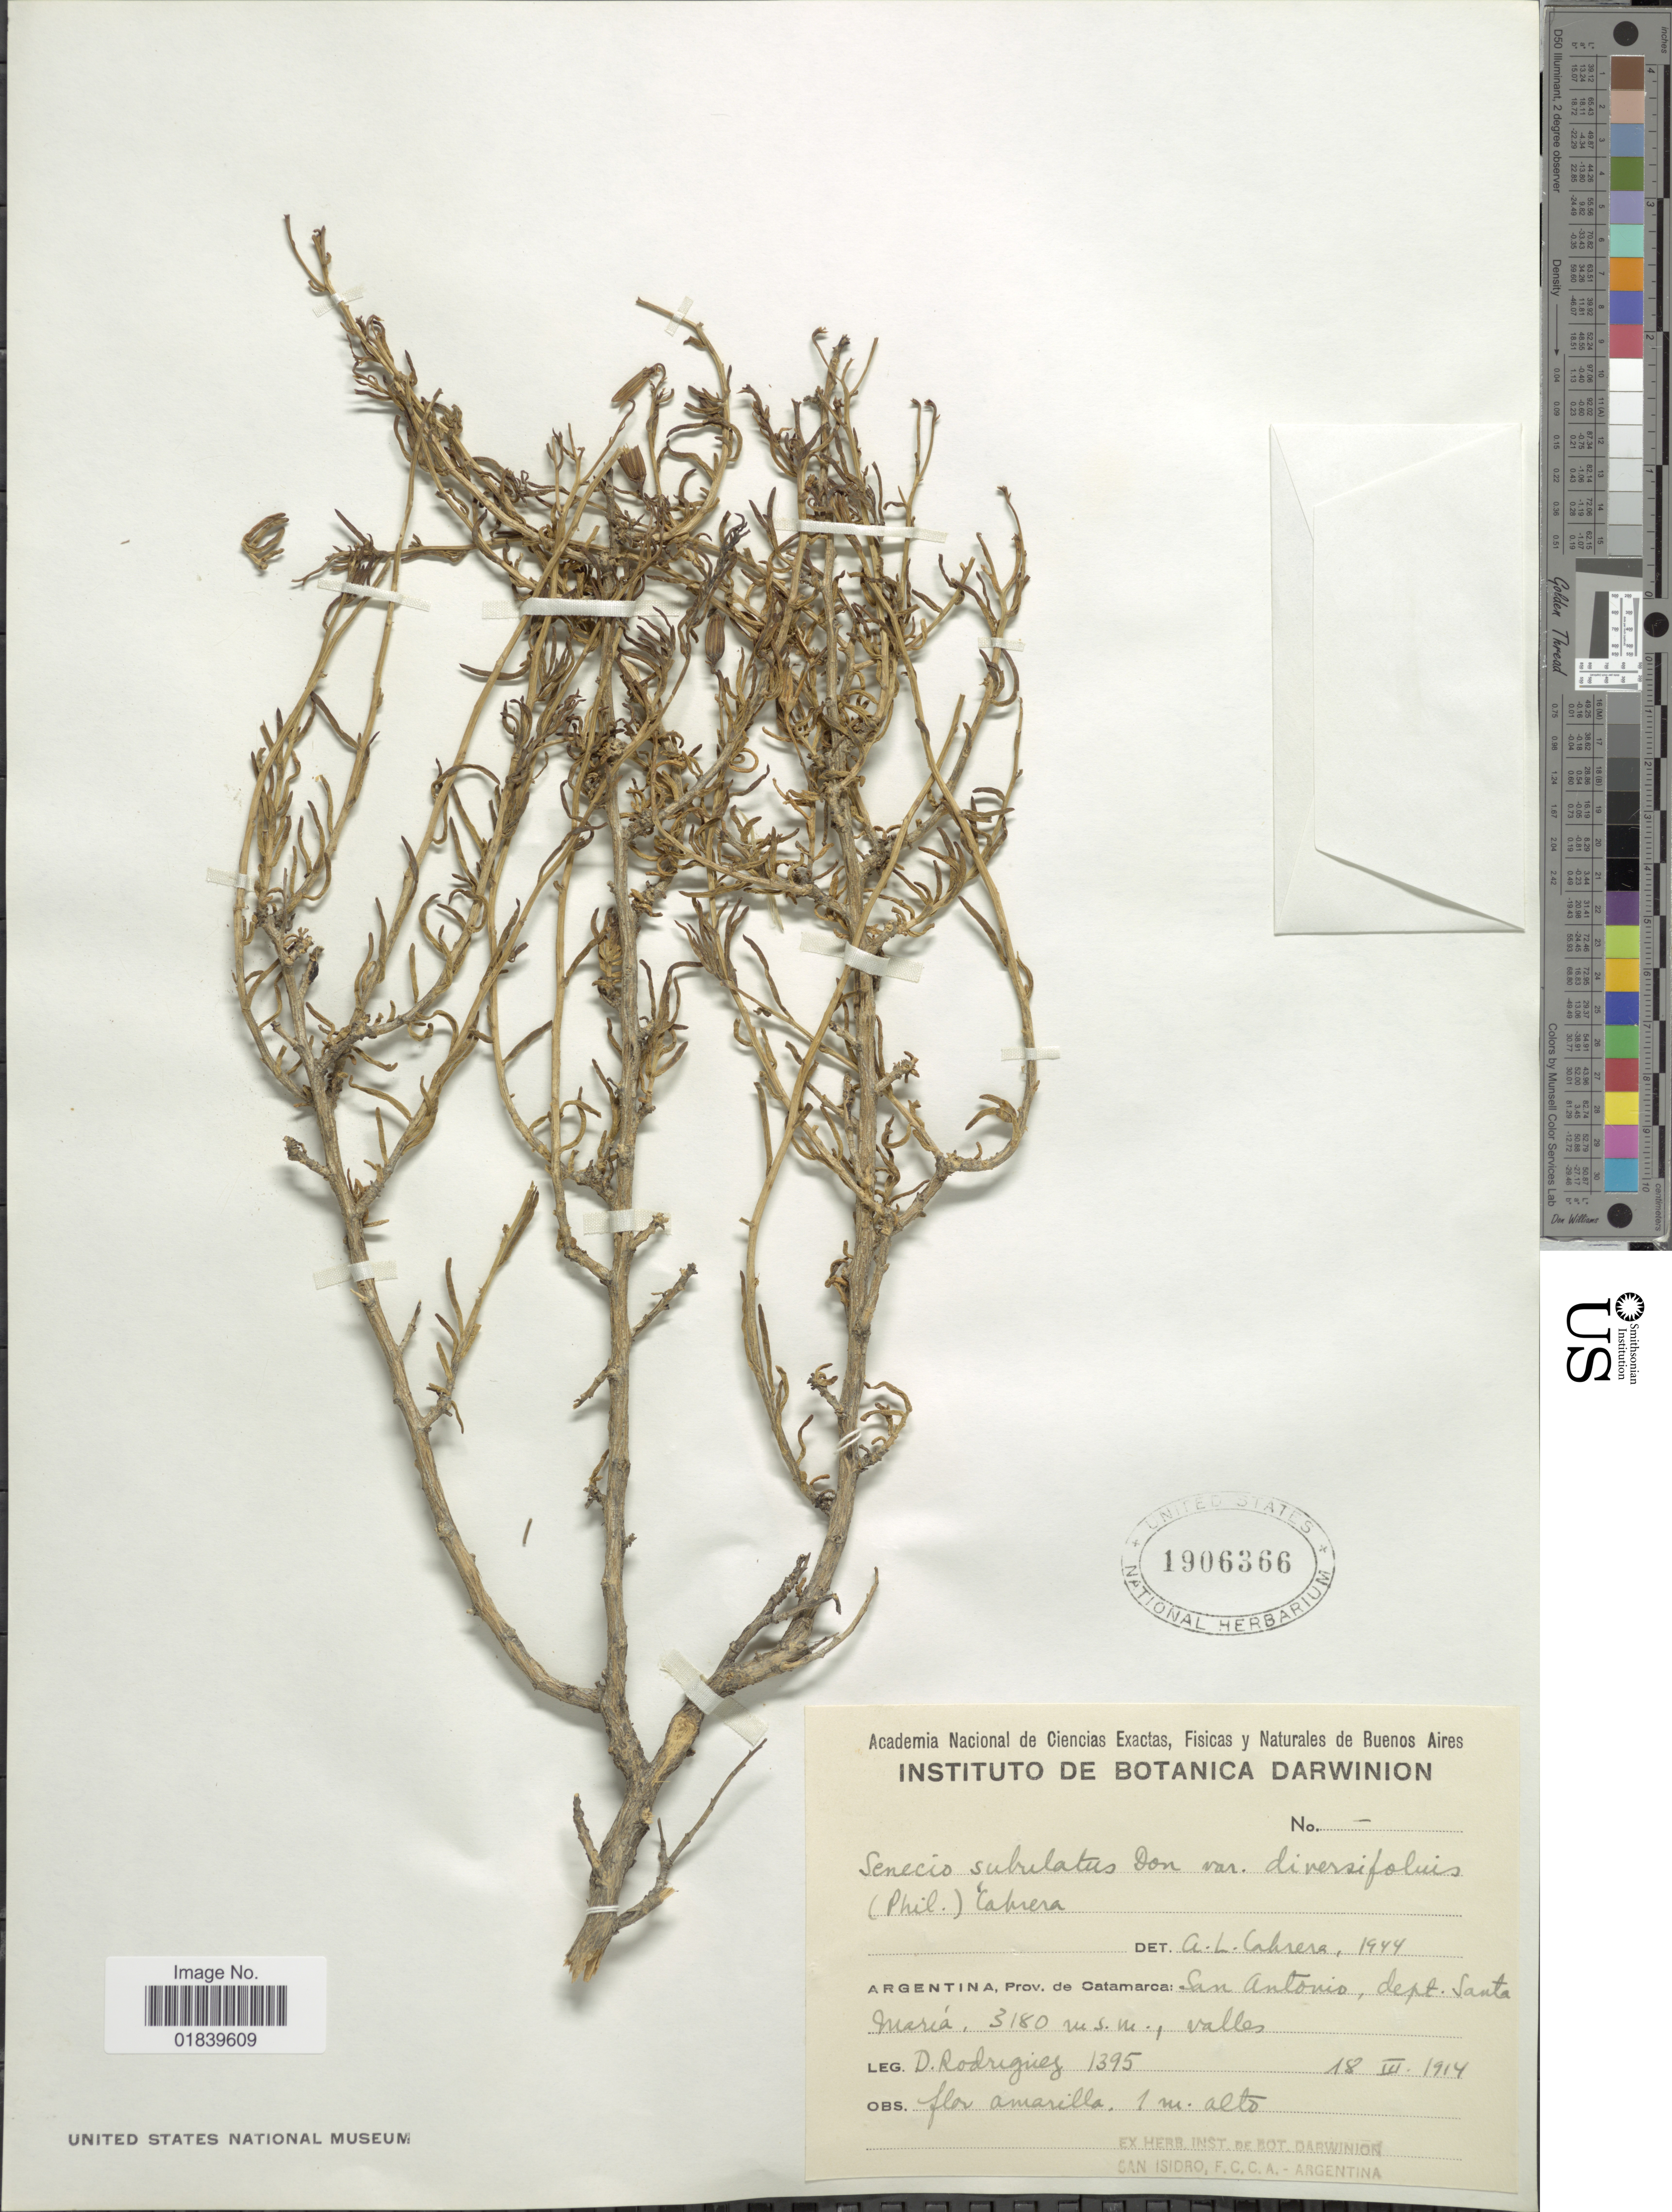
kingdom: Plantae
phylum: Tracheophyta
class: Magnoliopsida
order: Asterales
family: Asteraceae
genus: Senecio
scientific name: Senecio subulatus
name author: D. Don ex Hook. & Arn.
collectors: Rodriguez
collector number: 1395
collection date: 1914-03-18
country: Argentina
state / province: Catamarca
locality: Argentina, Prov. de Catamarca: San Antonio, dept. Santa Maria.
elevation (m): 3180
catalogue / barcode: US 1906366